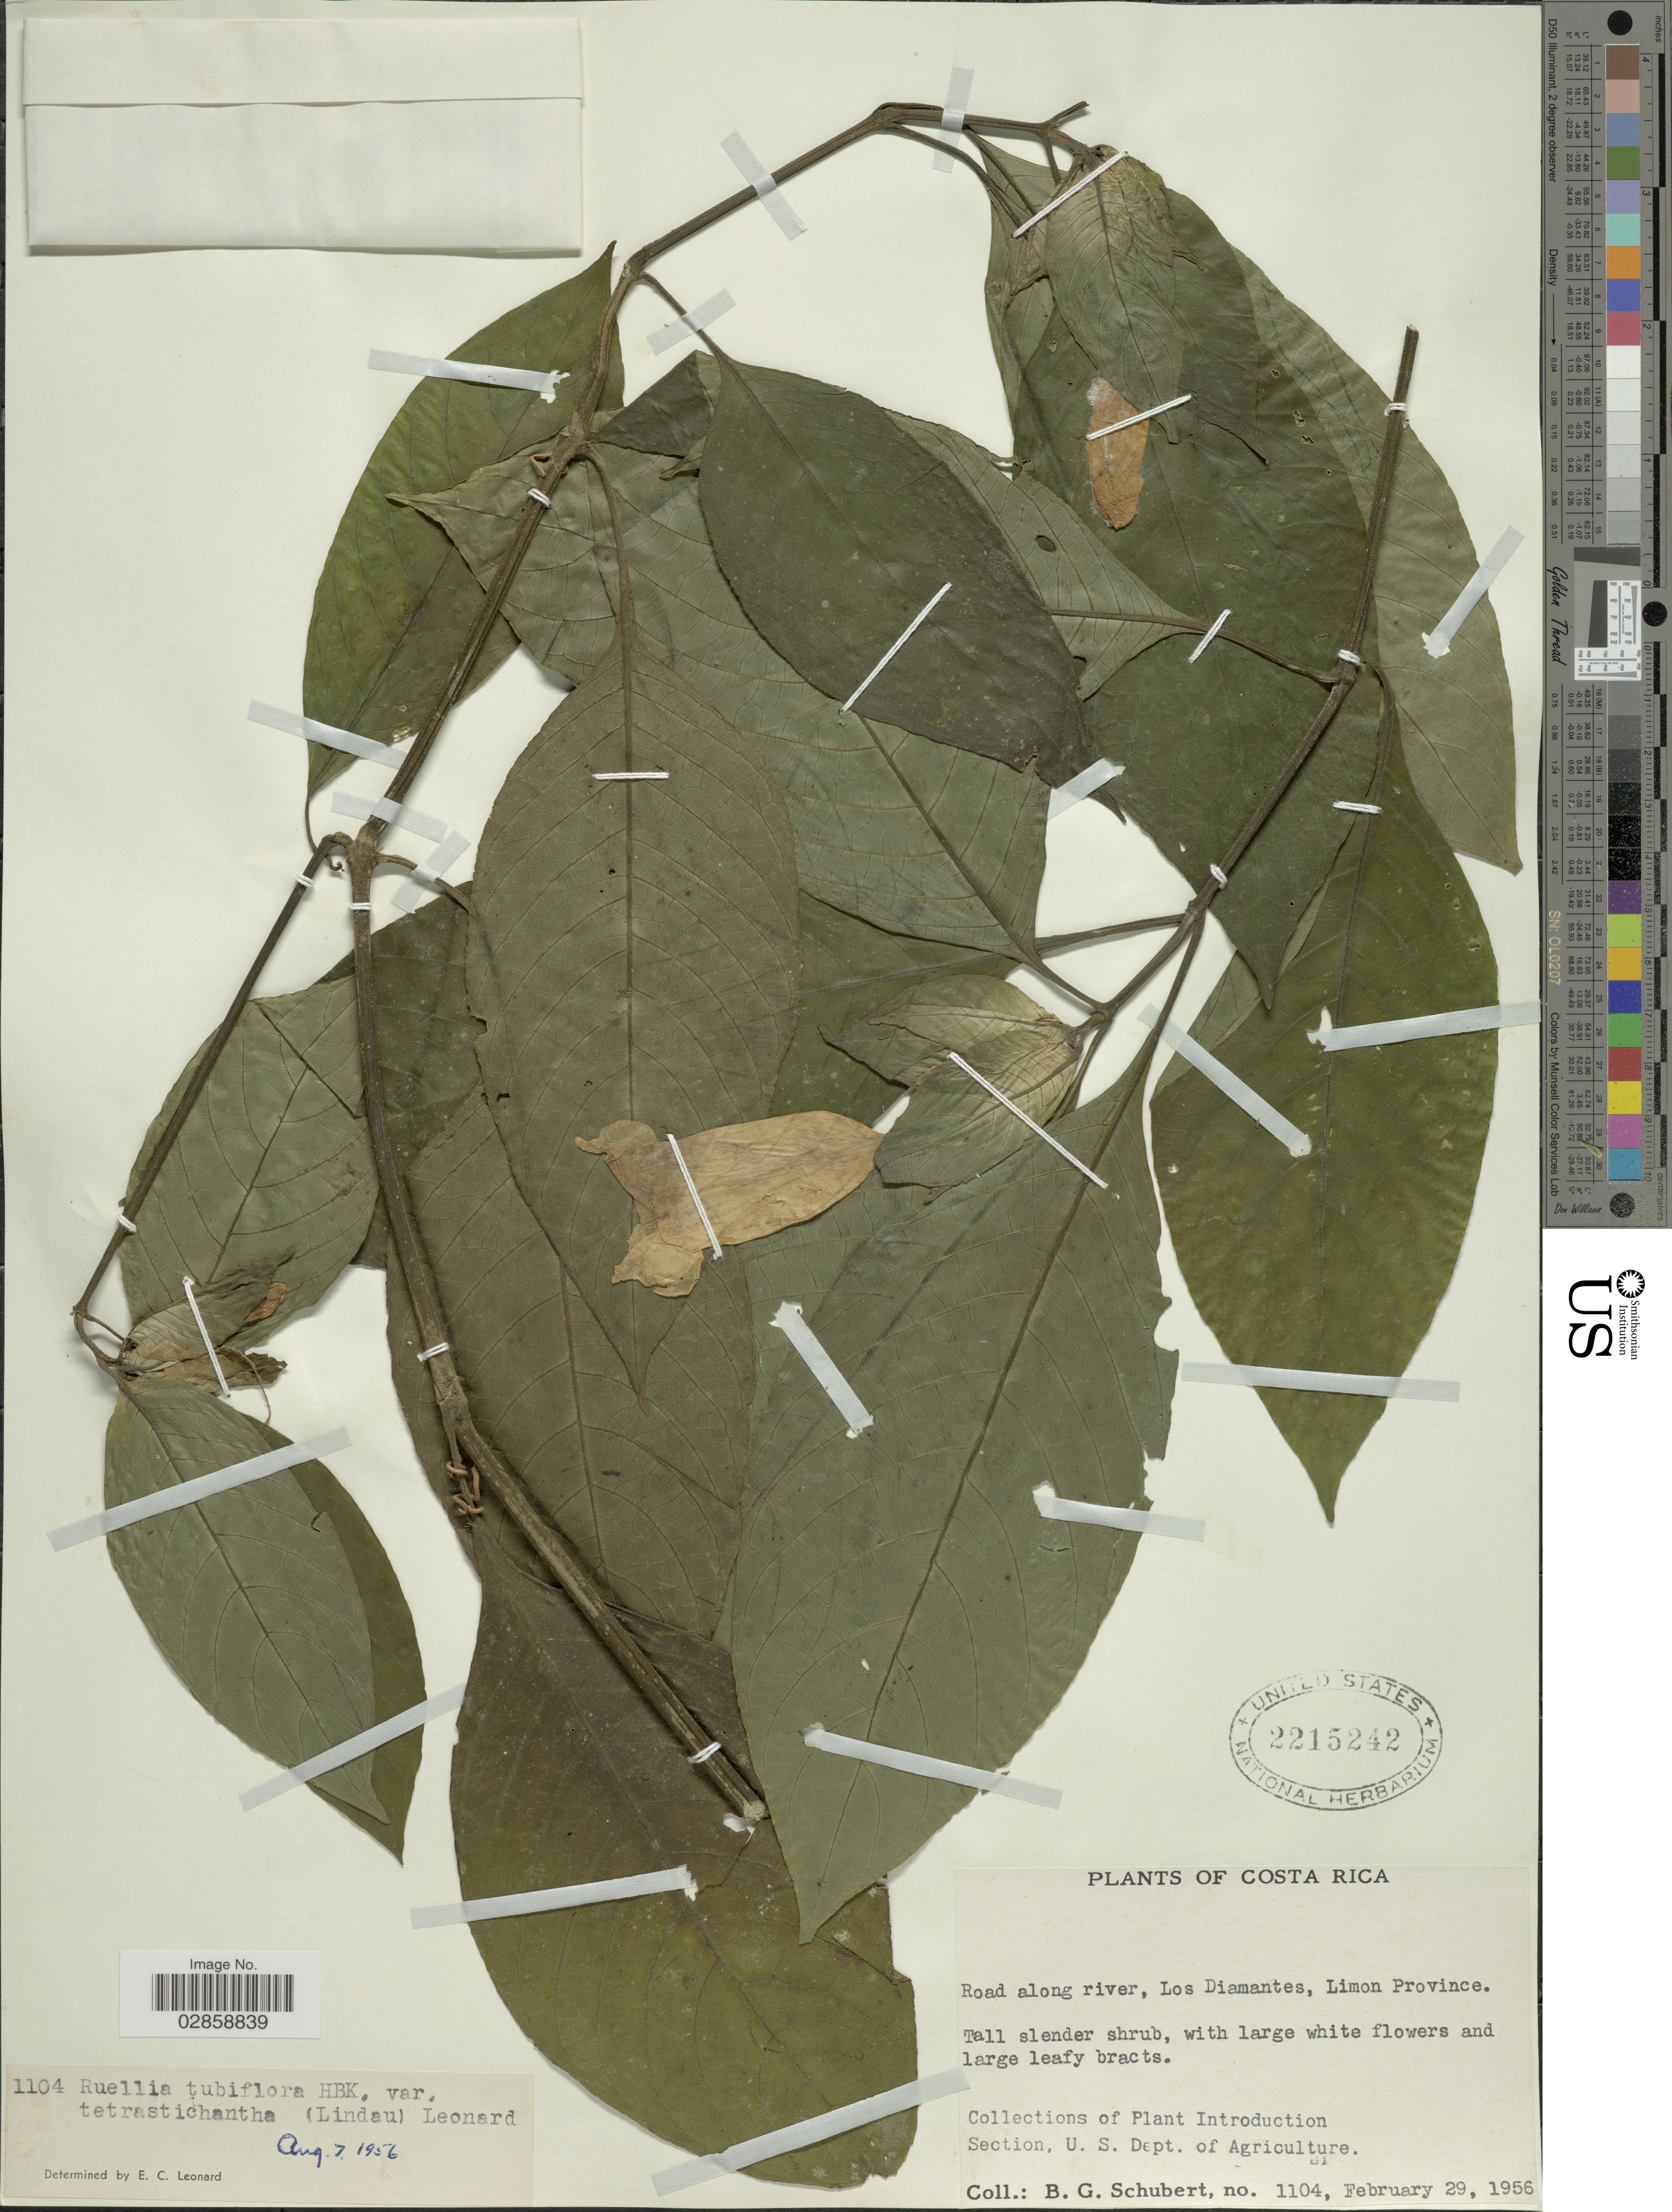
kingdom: Plantae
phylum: Tracheophyta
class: Magnoliopsida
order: Lamiales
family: Acanthaceae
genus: Ruellia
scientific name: Ruellia tubiflora var. tetrastichantha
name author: Kunth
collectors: B. Schubert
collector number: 1104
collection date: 1956-02-29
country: Costa Rica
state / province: Limón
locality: Road along river, Los Diamantes.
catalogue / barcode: US 2215242